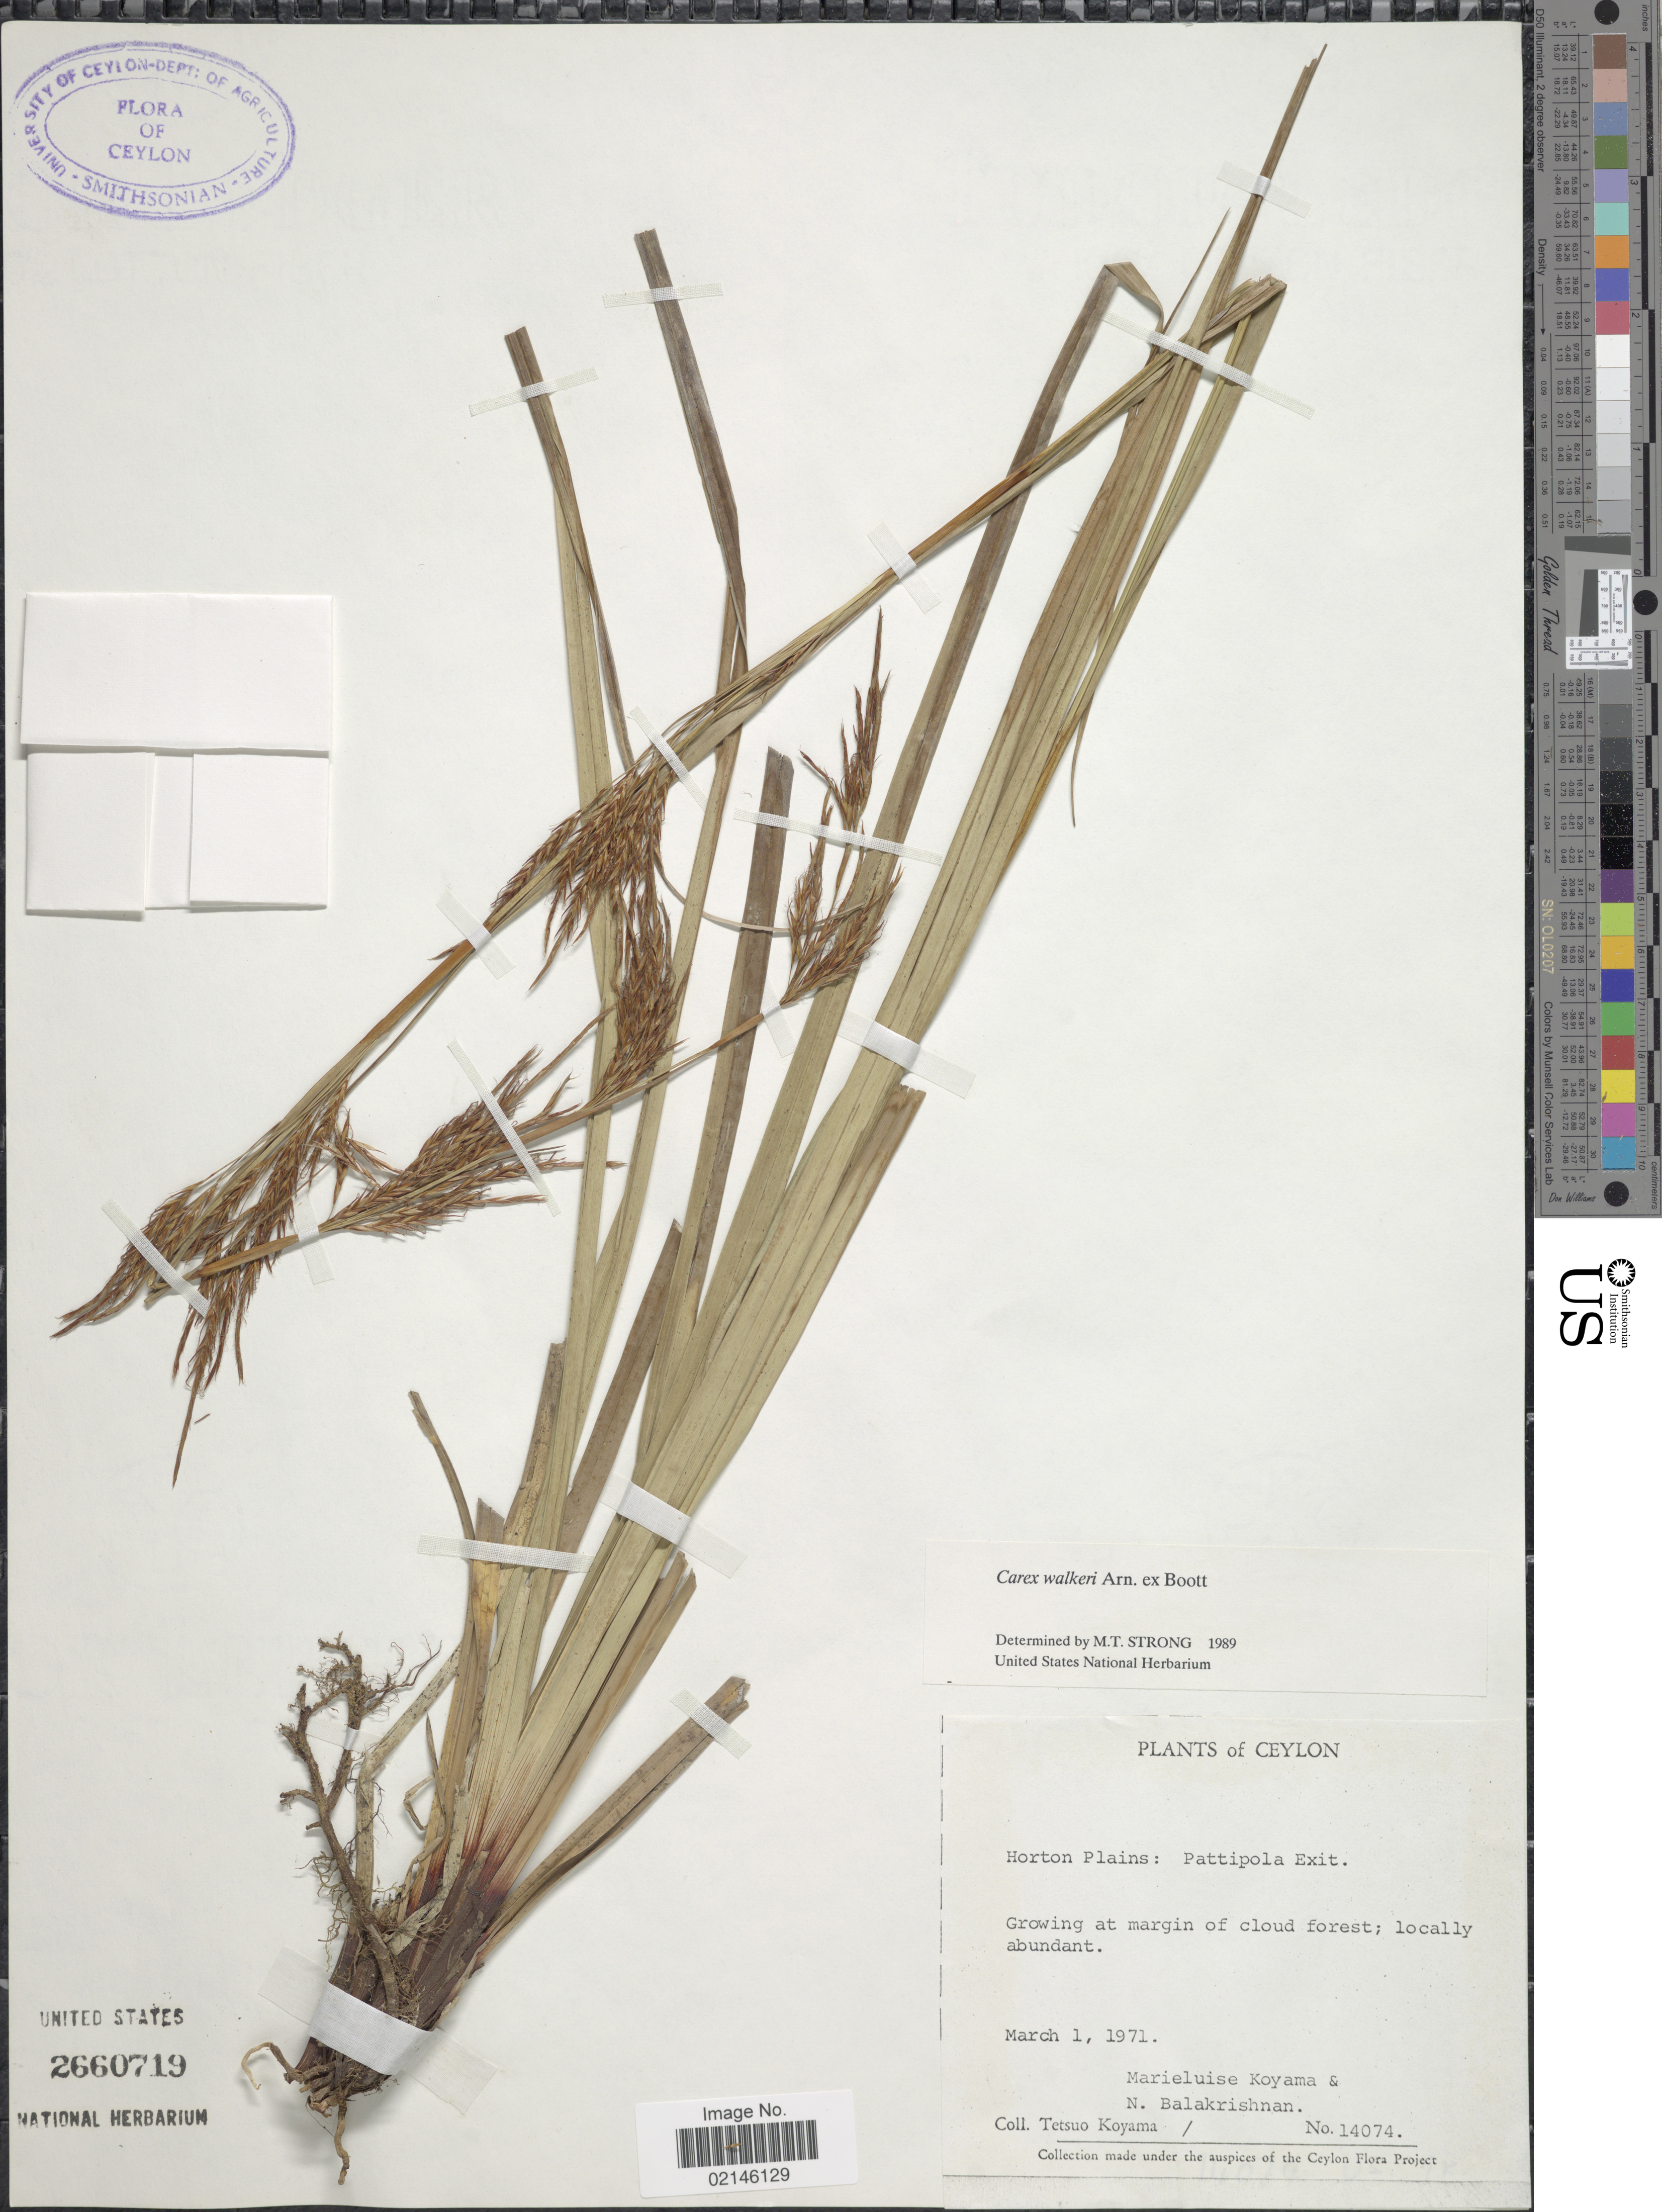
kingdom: Plantae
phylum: Tracheophyta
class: Liliopsida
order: Poales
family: Cyperaceae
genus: Carex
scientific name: Carex walkeri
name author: Arn. ex Boott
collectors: T. Koyama, M. Koyama & N. Balakrishnan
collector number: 14074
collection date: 1971-03-01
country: Sri Lanka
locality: Ceylon. Horton Plains: Pattipola Exit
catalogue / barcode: US 2660719